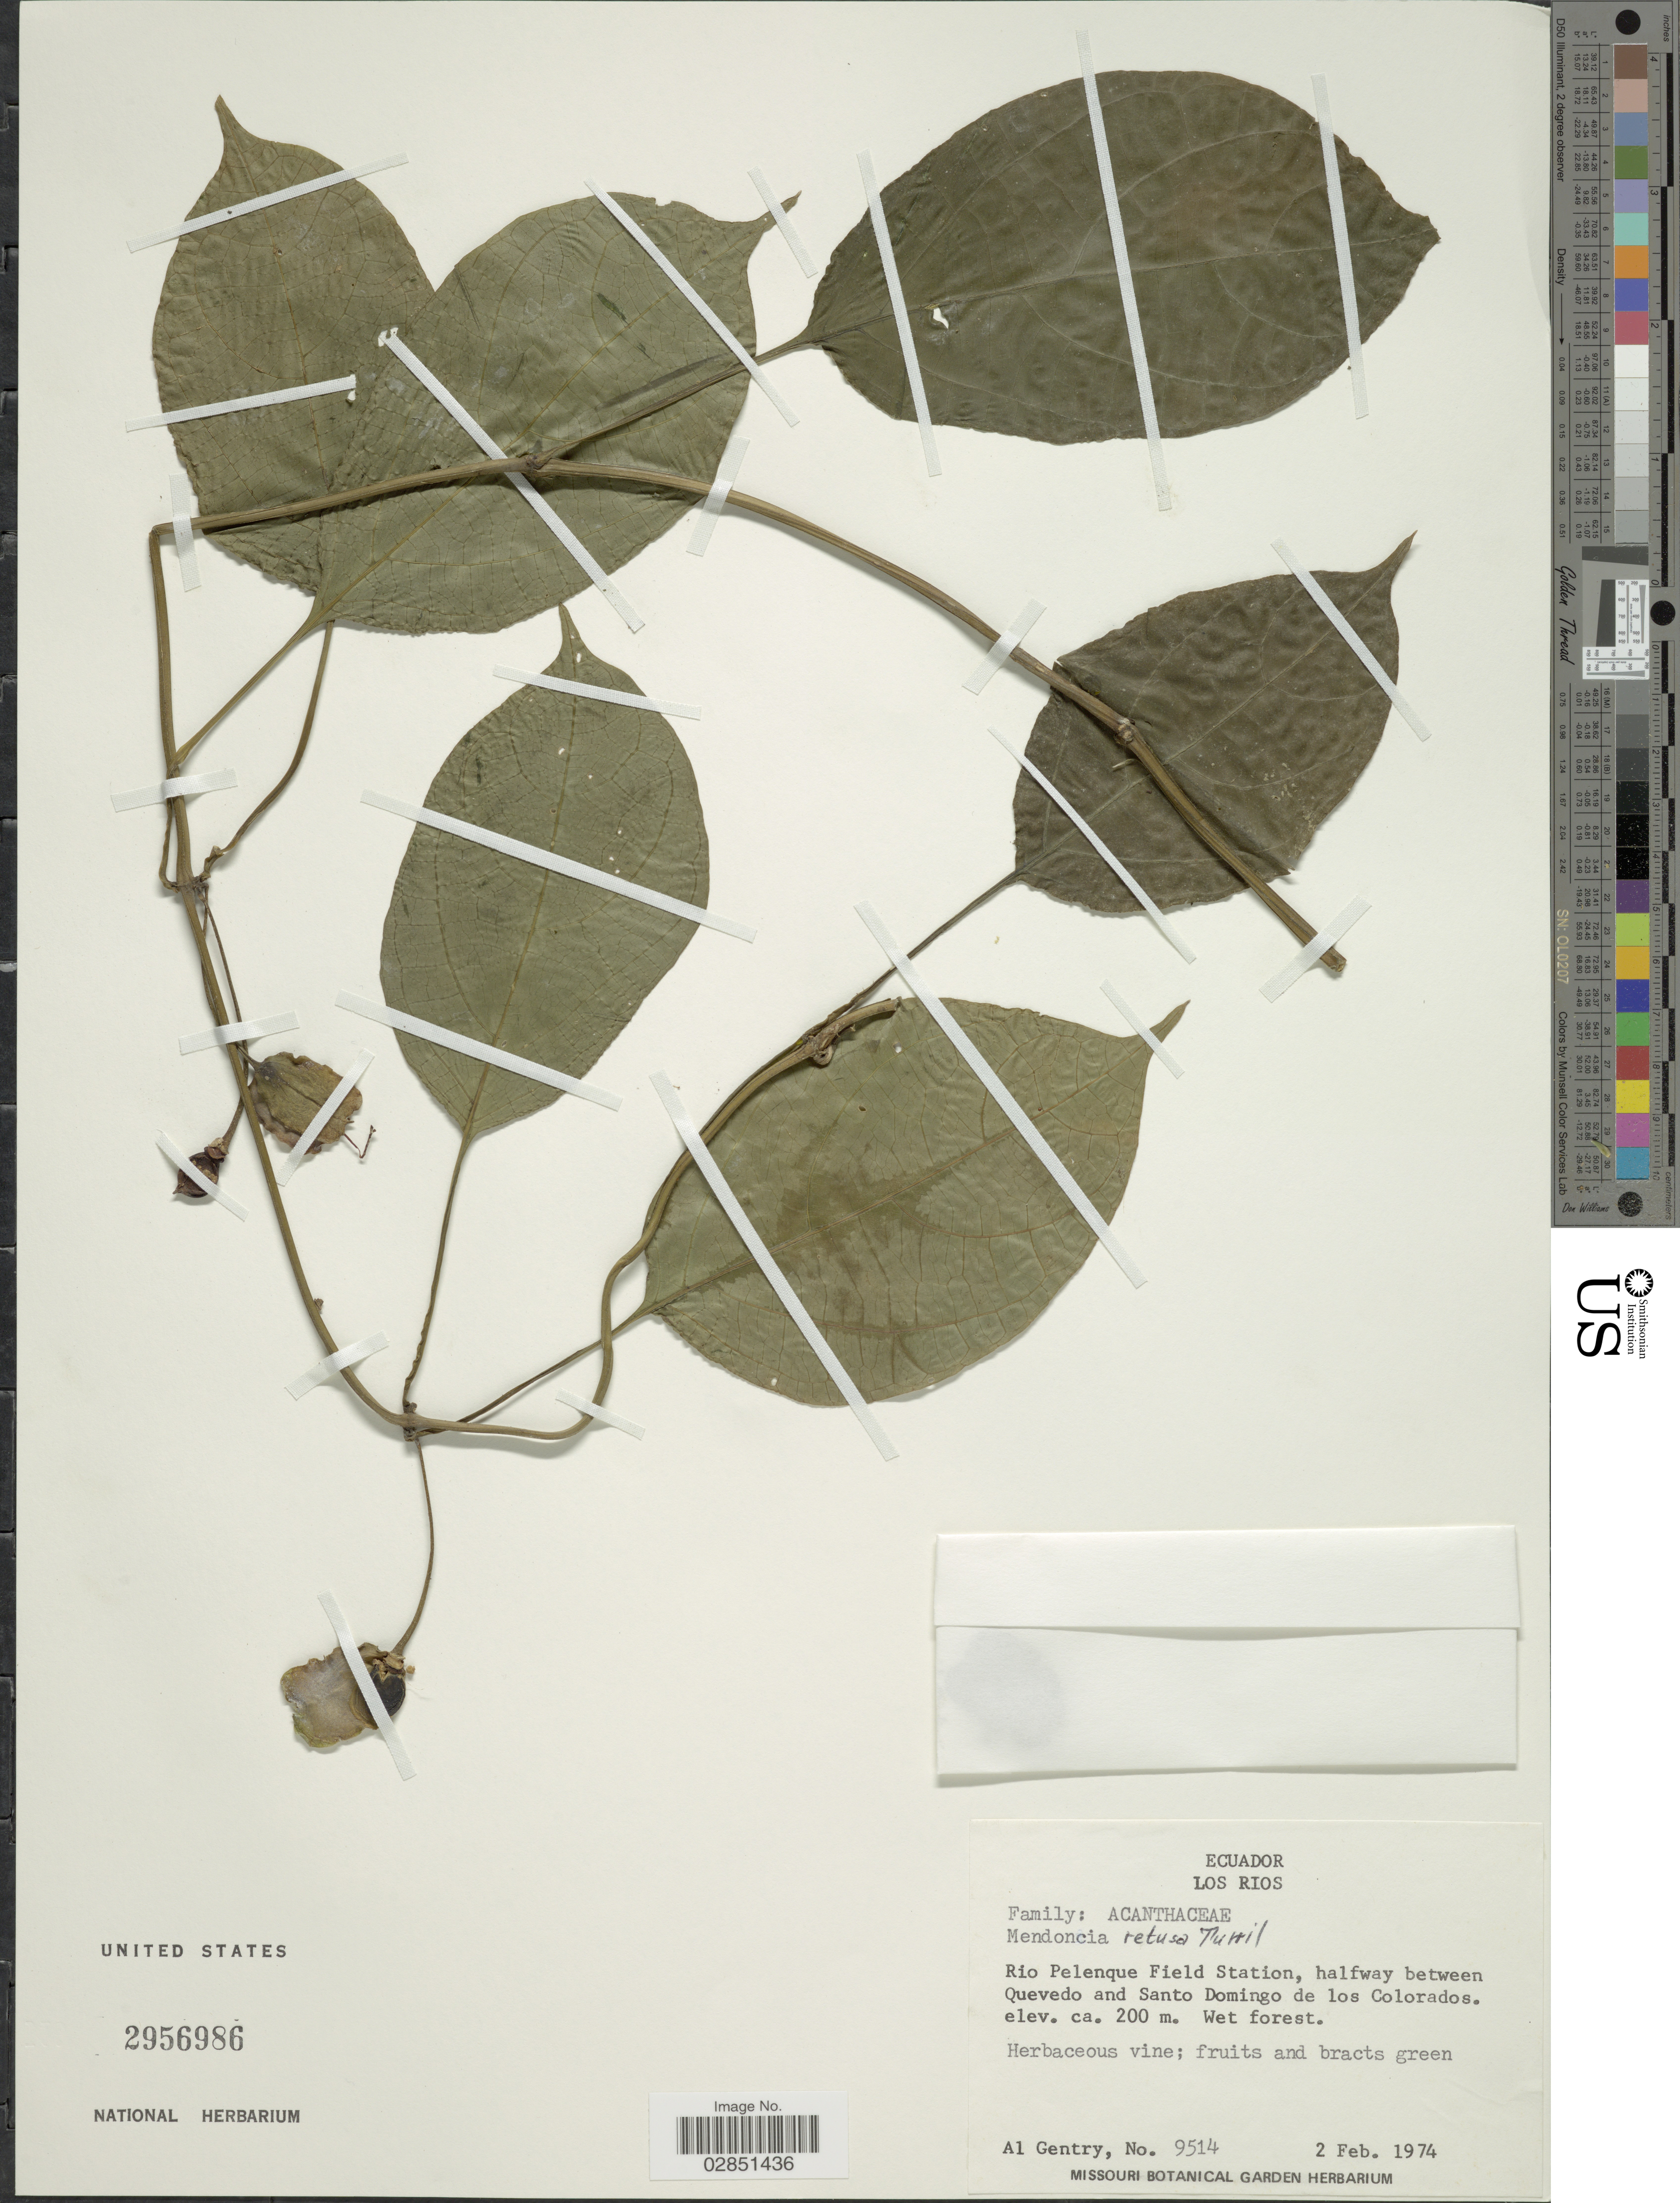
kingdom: Plantae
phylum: Tracheophyta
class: Magnoliopsida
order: Lamiales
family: Acanthaceae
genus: Mendoncia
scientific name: Mendoncia retusa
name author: Turrill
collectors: A. H. Gentry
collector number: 9514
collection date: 1974-02-02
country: Ecuador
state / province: Los Ríos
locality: Rio Palenque Field Station, halfway between Quevedo and Santo Domingo de los Colorados.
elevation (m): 200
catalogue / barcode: US 2956986